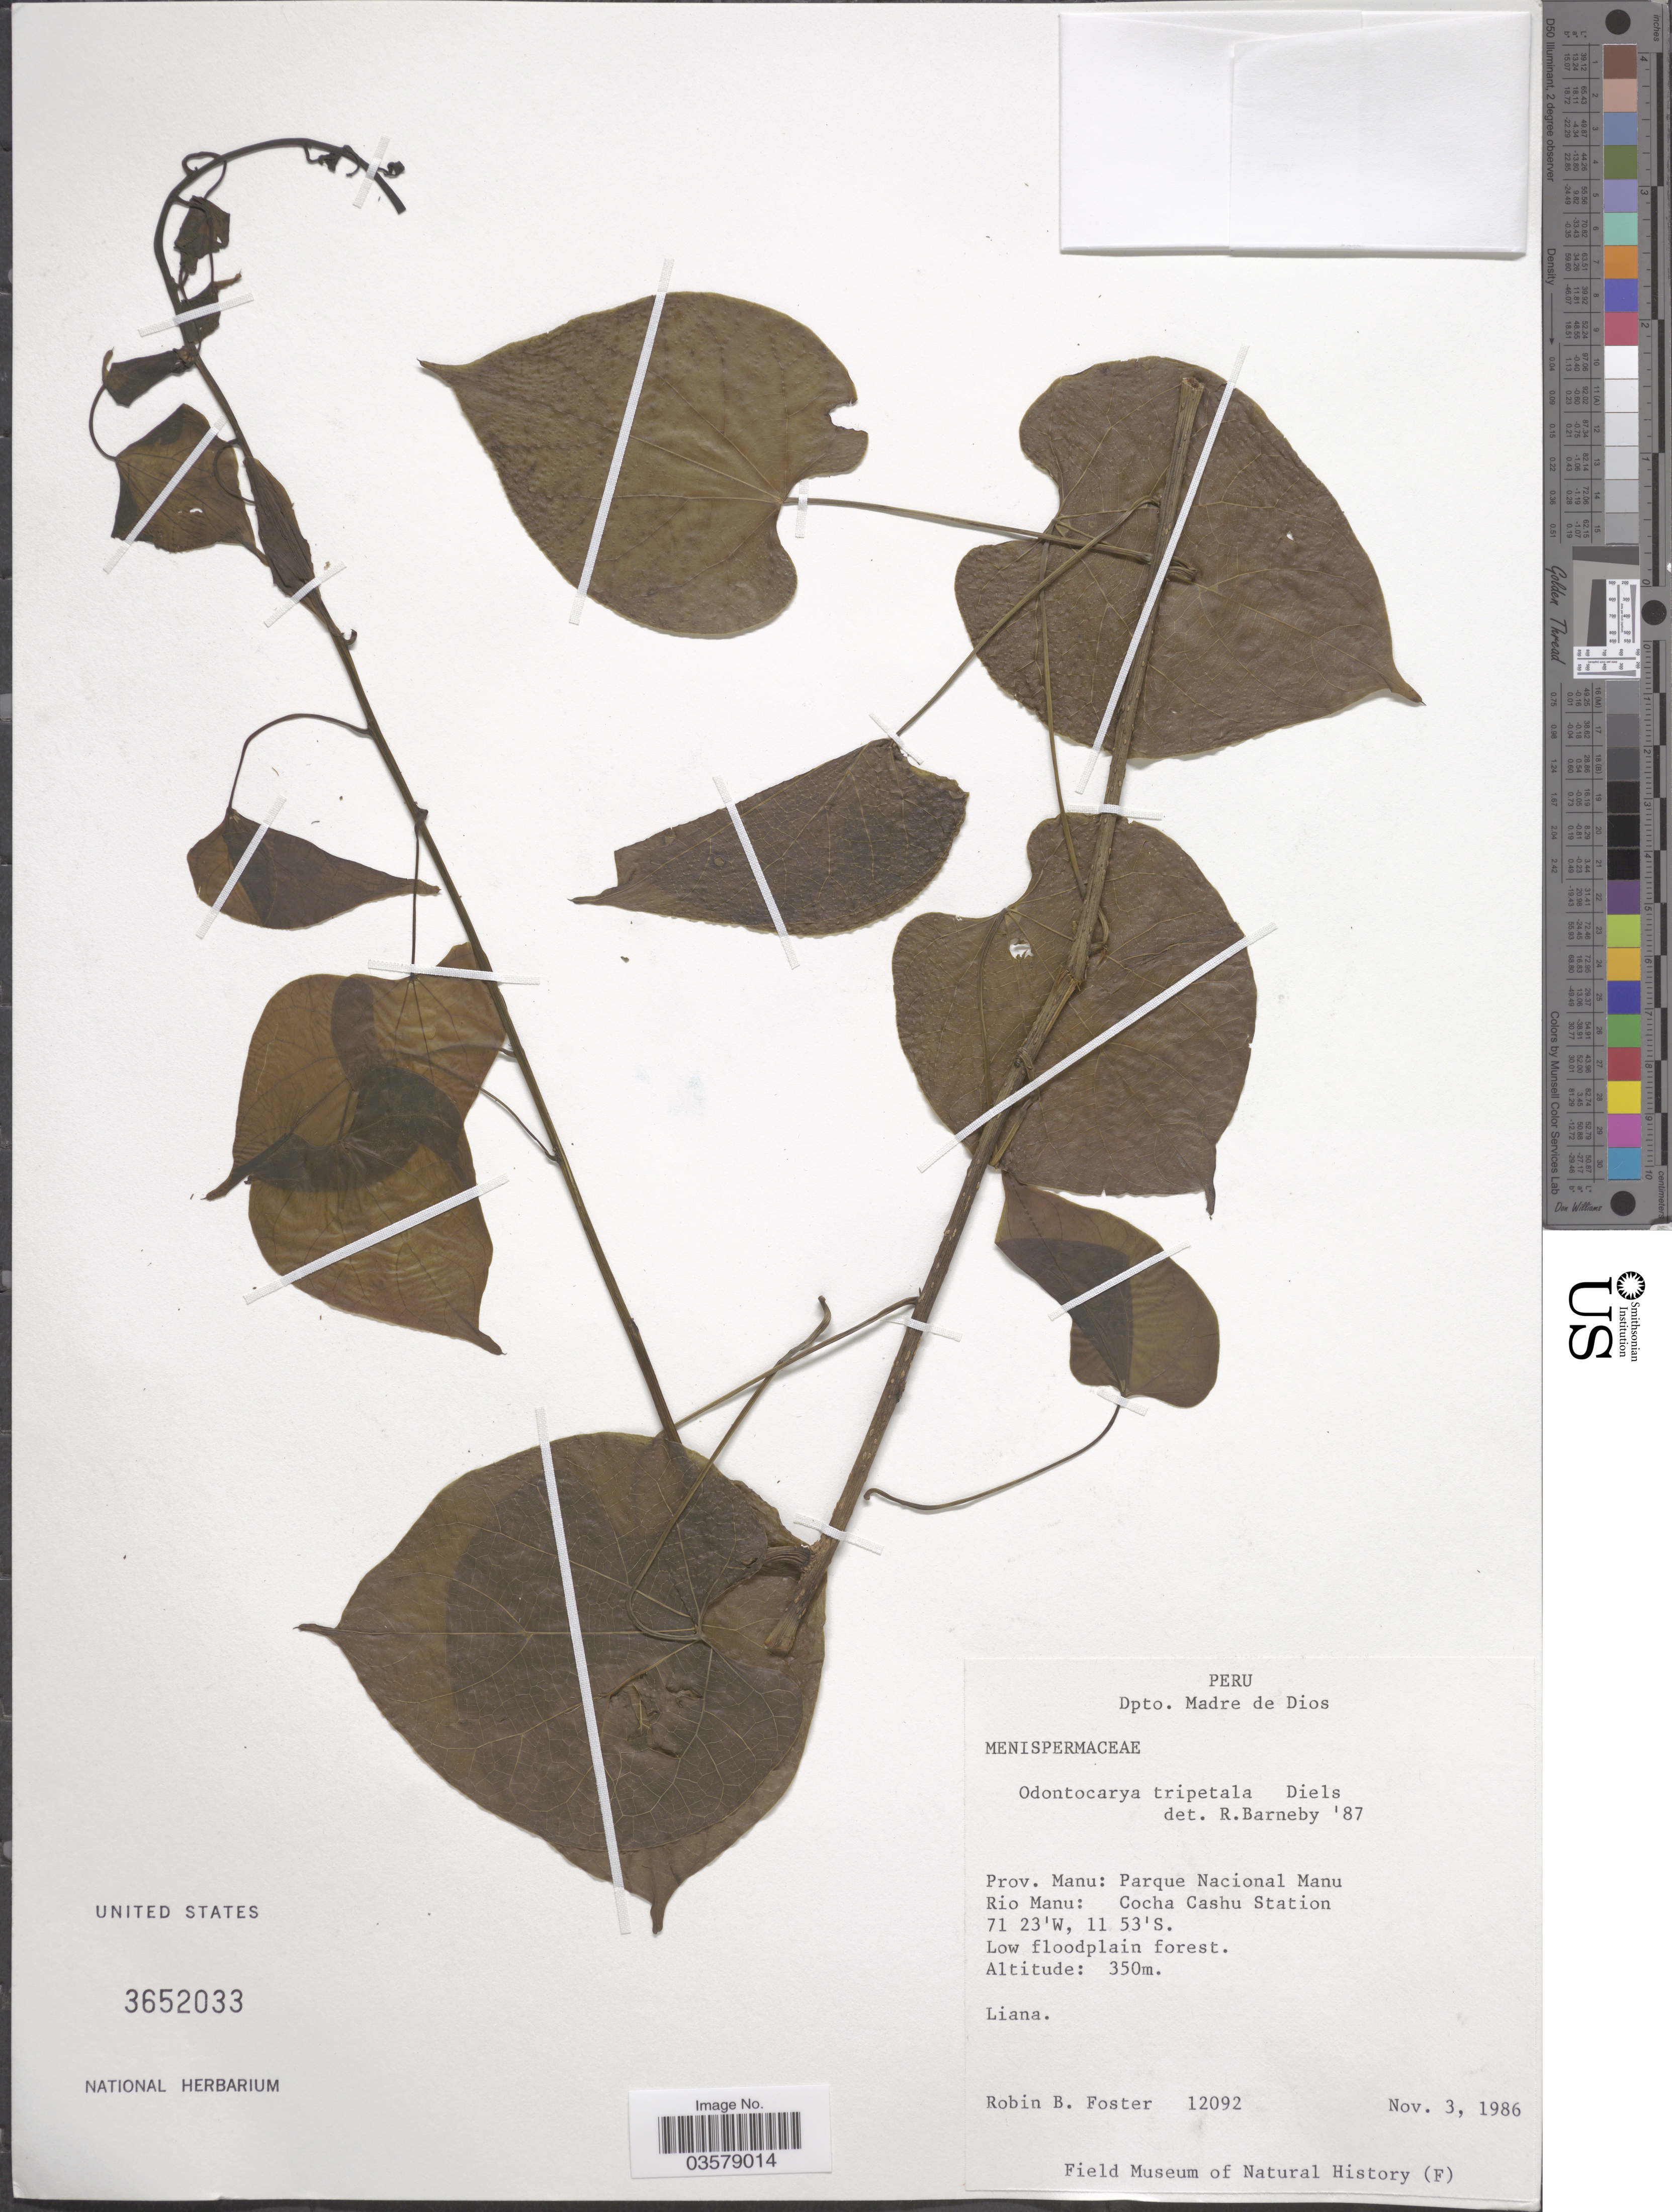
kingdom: Plantae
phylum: Tracheophyta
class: Magnoliopsida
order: Ranunculales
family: Menispermaceae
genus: Odontocarya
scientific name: Odontocarya tripetala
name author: Diels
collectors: R. B. Foster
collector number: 12092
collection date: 1986-11-03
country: Peru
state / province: Madre de Dios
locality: Dpto. Madre de Dios. Prov. Manu: Parque Nacional Manu. Rio Manu: Cocha Cashu Station.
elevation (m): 350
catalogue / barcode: US 3652033